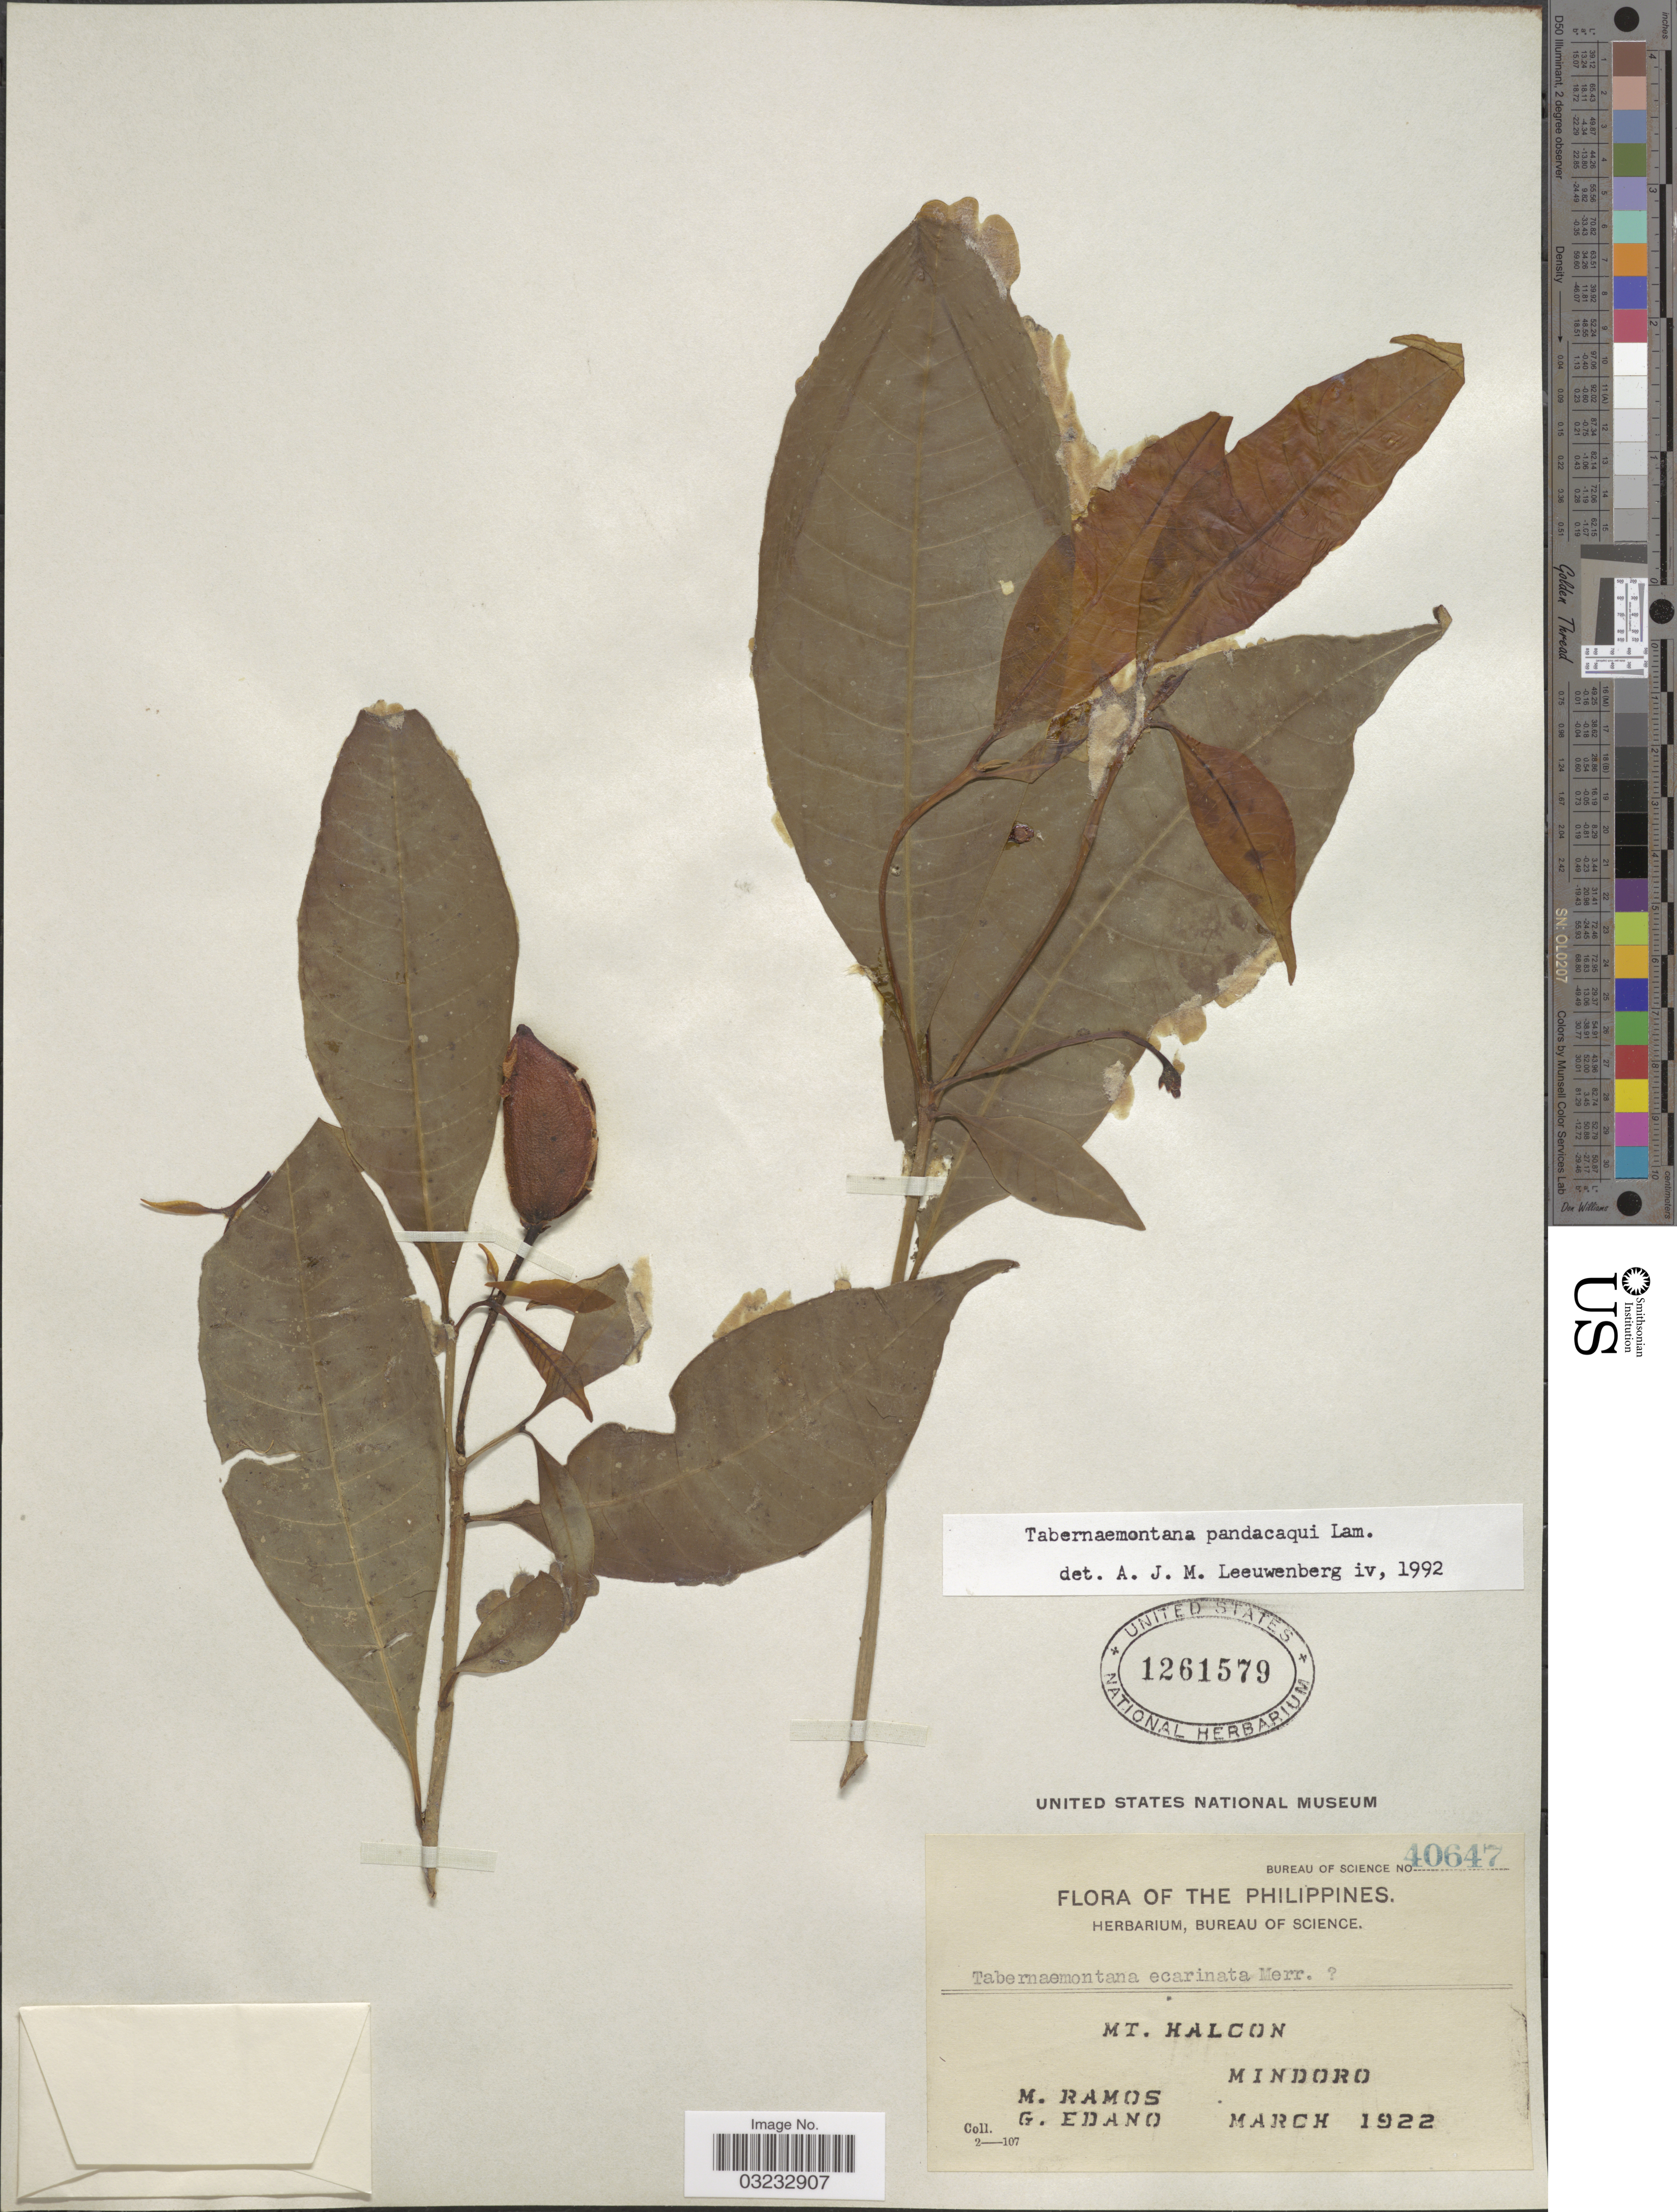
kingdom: Plantae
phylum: Tracheophyta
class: Magnoliopsida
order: Gentianales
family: Apocynaceae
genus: Tabernaemontana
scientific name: Tabernaemontana pandacaqui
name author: Poir.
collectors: M. Ramos & G. Edaño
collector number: Bureau of Science 40647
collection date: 1922-03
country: Philippines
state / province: Mimaropa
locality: Mt. Halcon, Mindoro.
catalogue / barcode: US 1261579